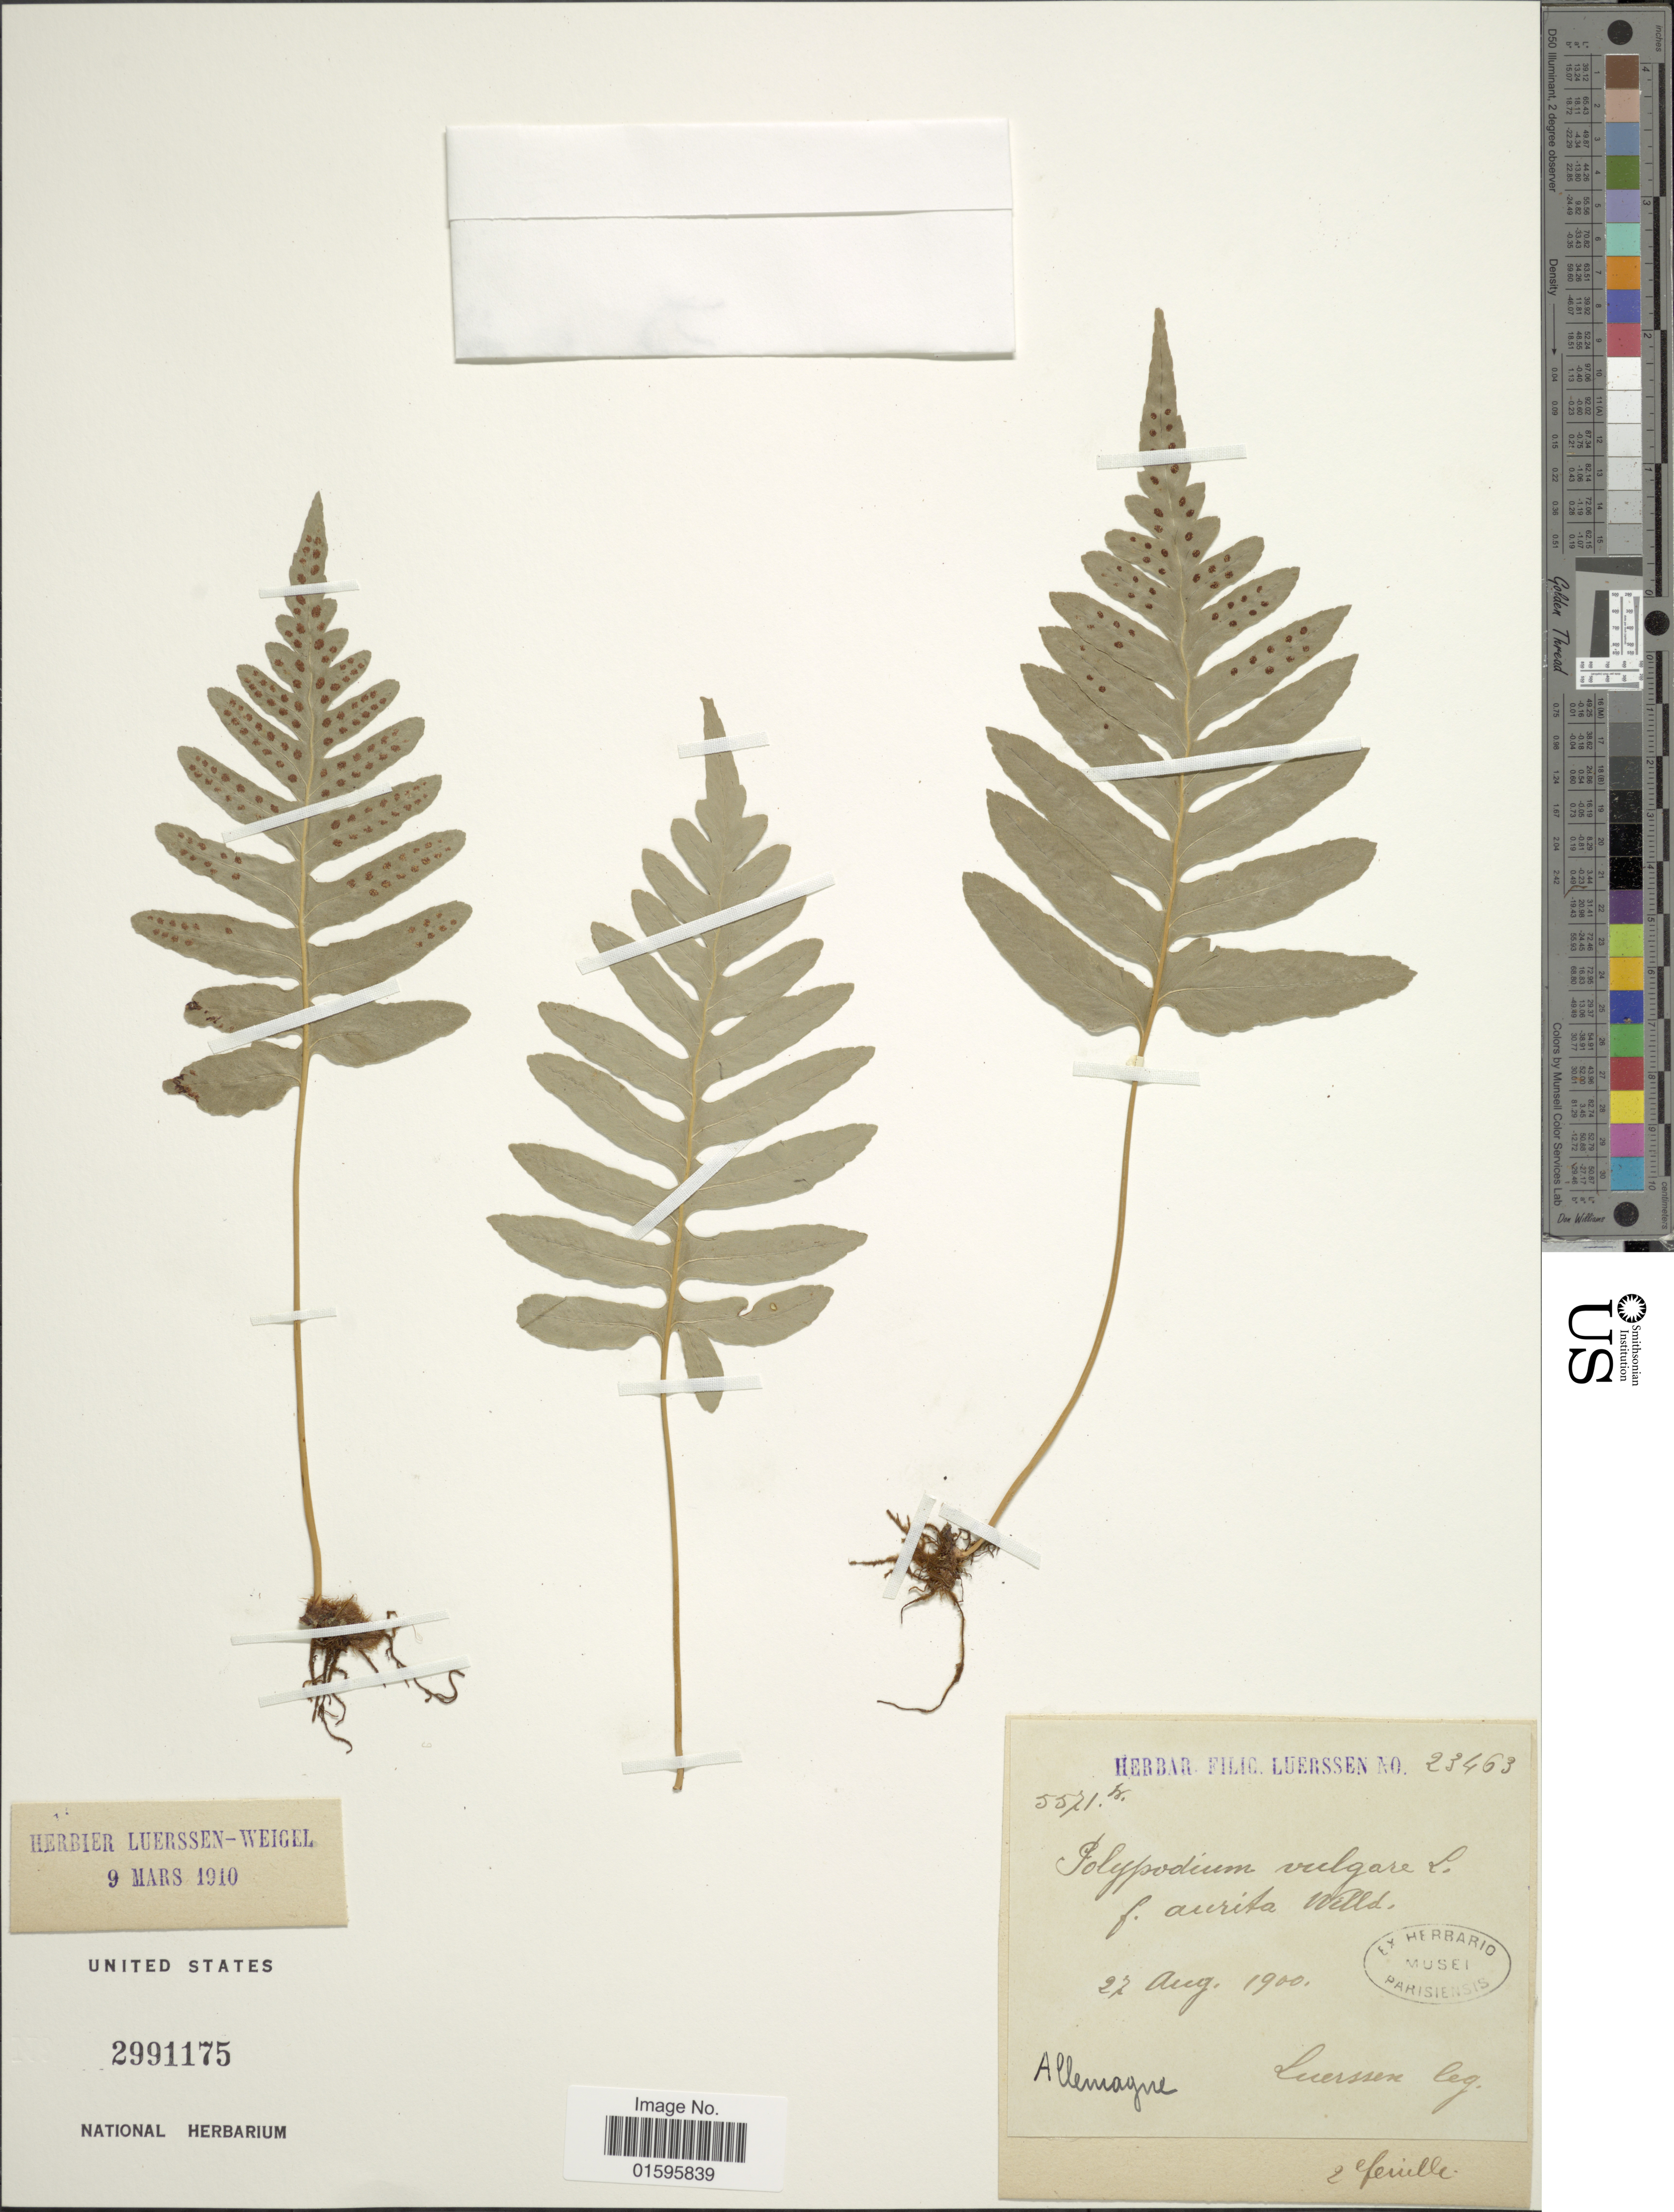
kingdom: Plantae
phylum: Tracheophyta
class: Polypodiopsida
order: Polypodiales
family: Polypodiaceae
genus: Polypodium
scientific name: Polypodium vulgare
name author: L.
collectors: Luerssen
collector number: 5571!/23463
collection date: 1900-08-27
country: Germany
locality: Allemagne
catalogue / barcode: US 2991175